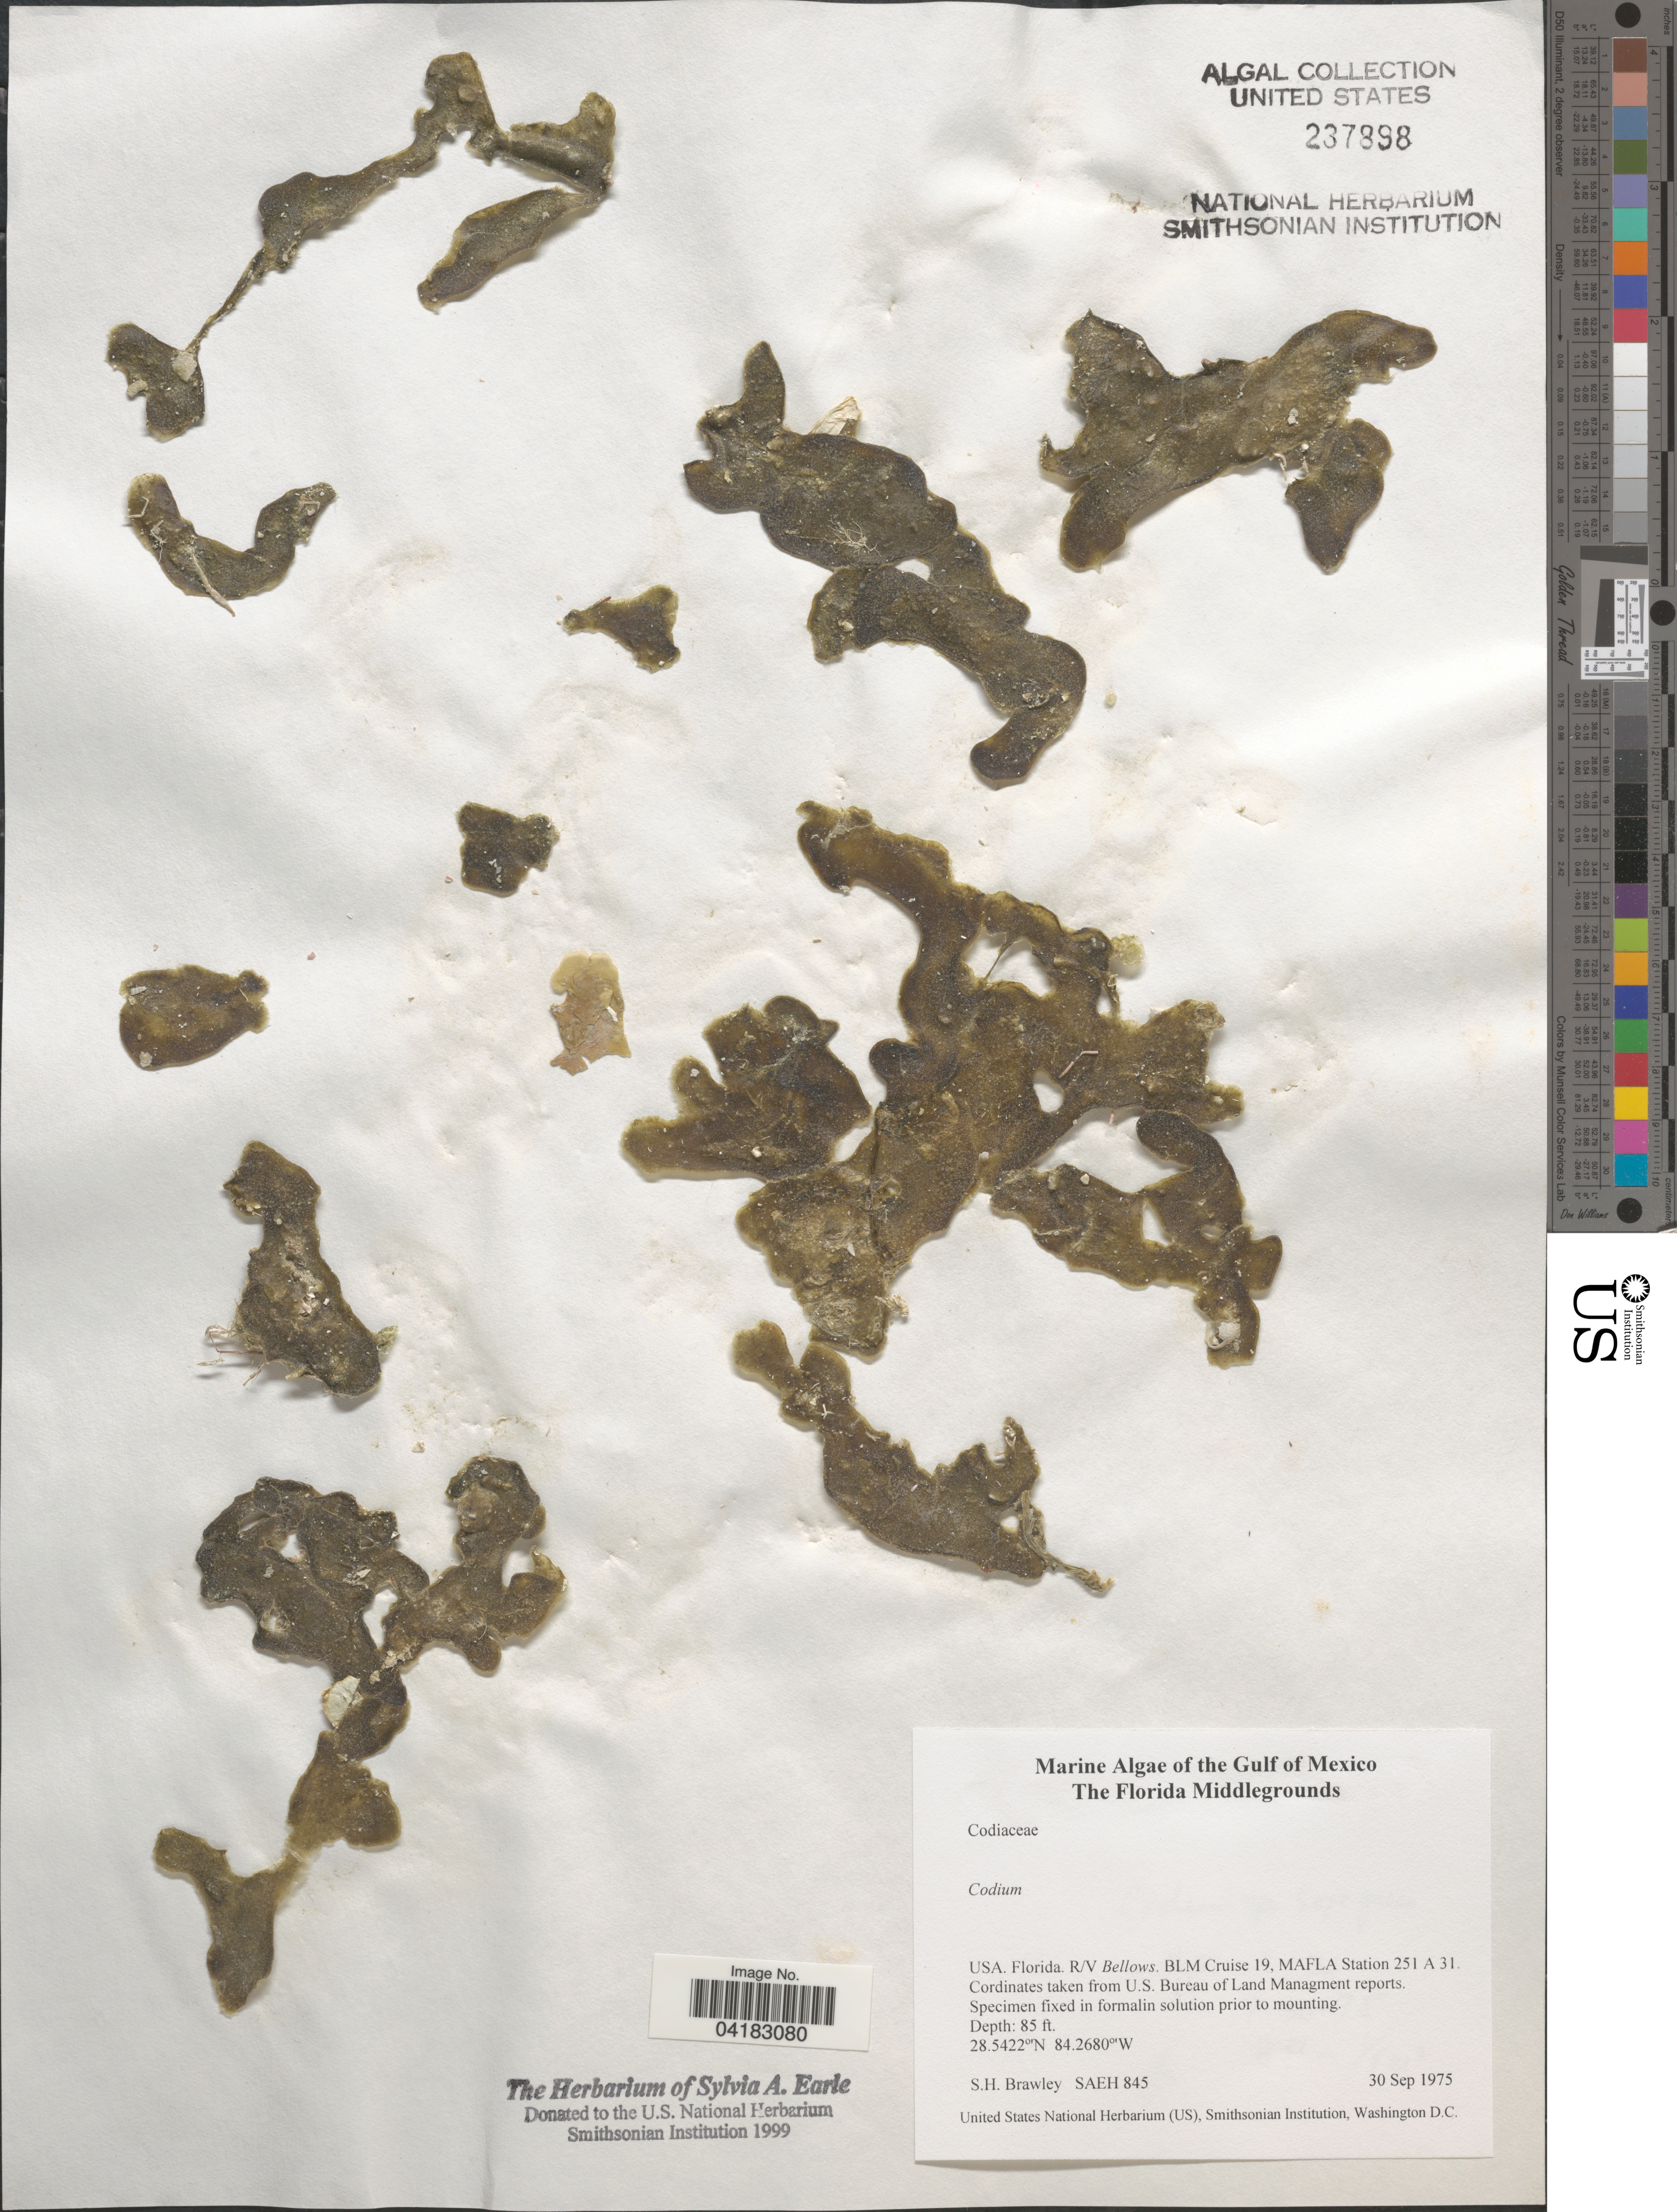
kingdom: Plantae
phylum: Chlorophyta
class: Ulvophyceae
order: Bryopsidales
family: Codiaceae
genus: Codium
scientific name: Codium sp.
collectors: S. Brawley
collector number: SAEH845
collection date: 1975-09-30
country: United States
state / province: Florida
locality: Gulf of Mexico. The Florida Middlegrounds. R/V Bellows. BLM Cruise 19, MAFLA Station 251 A 31.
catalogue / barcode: US 237898